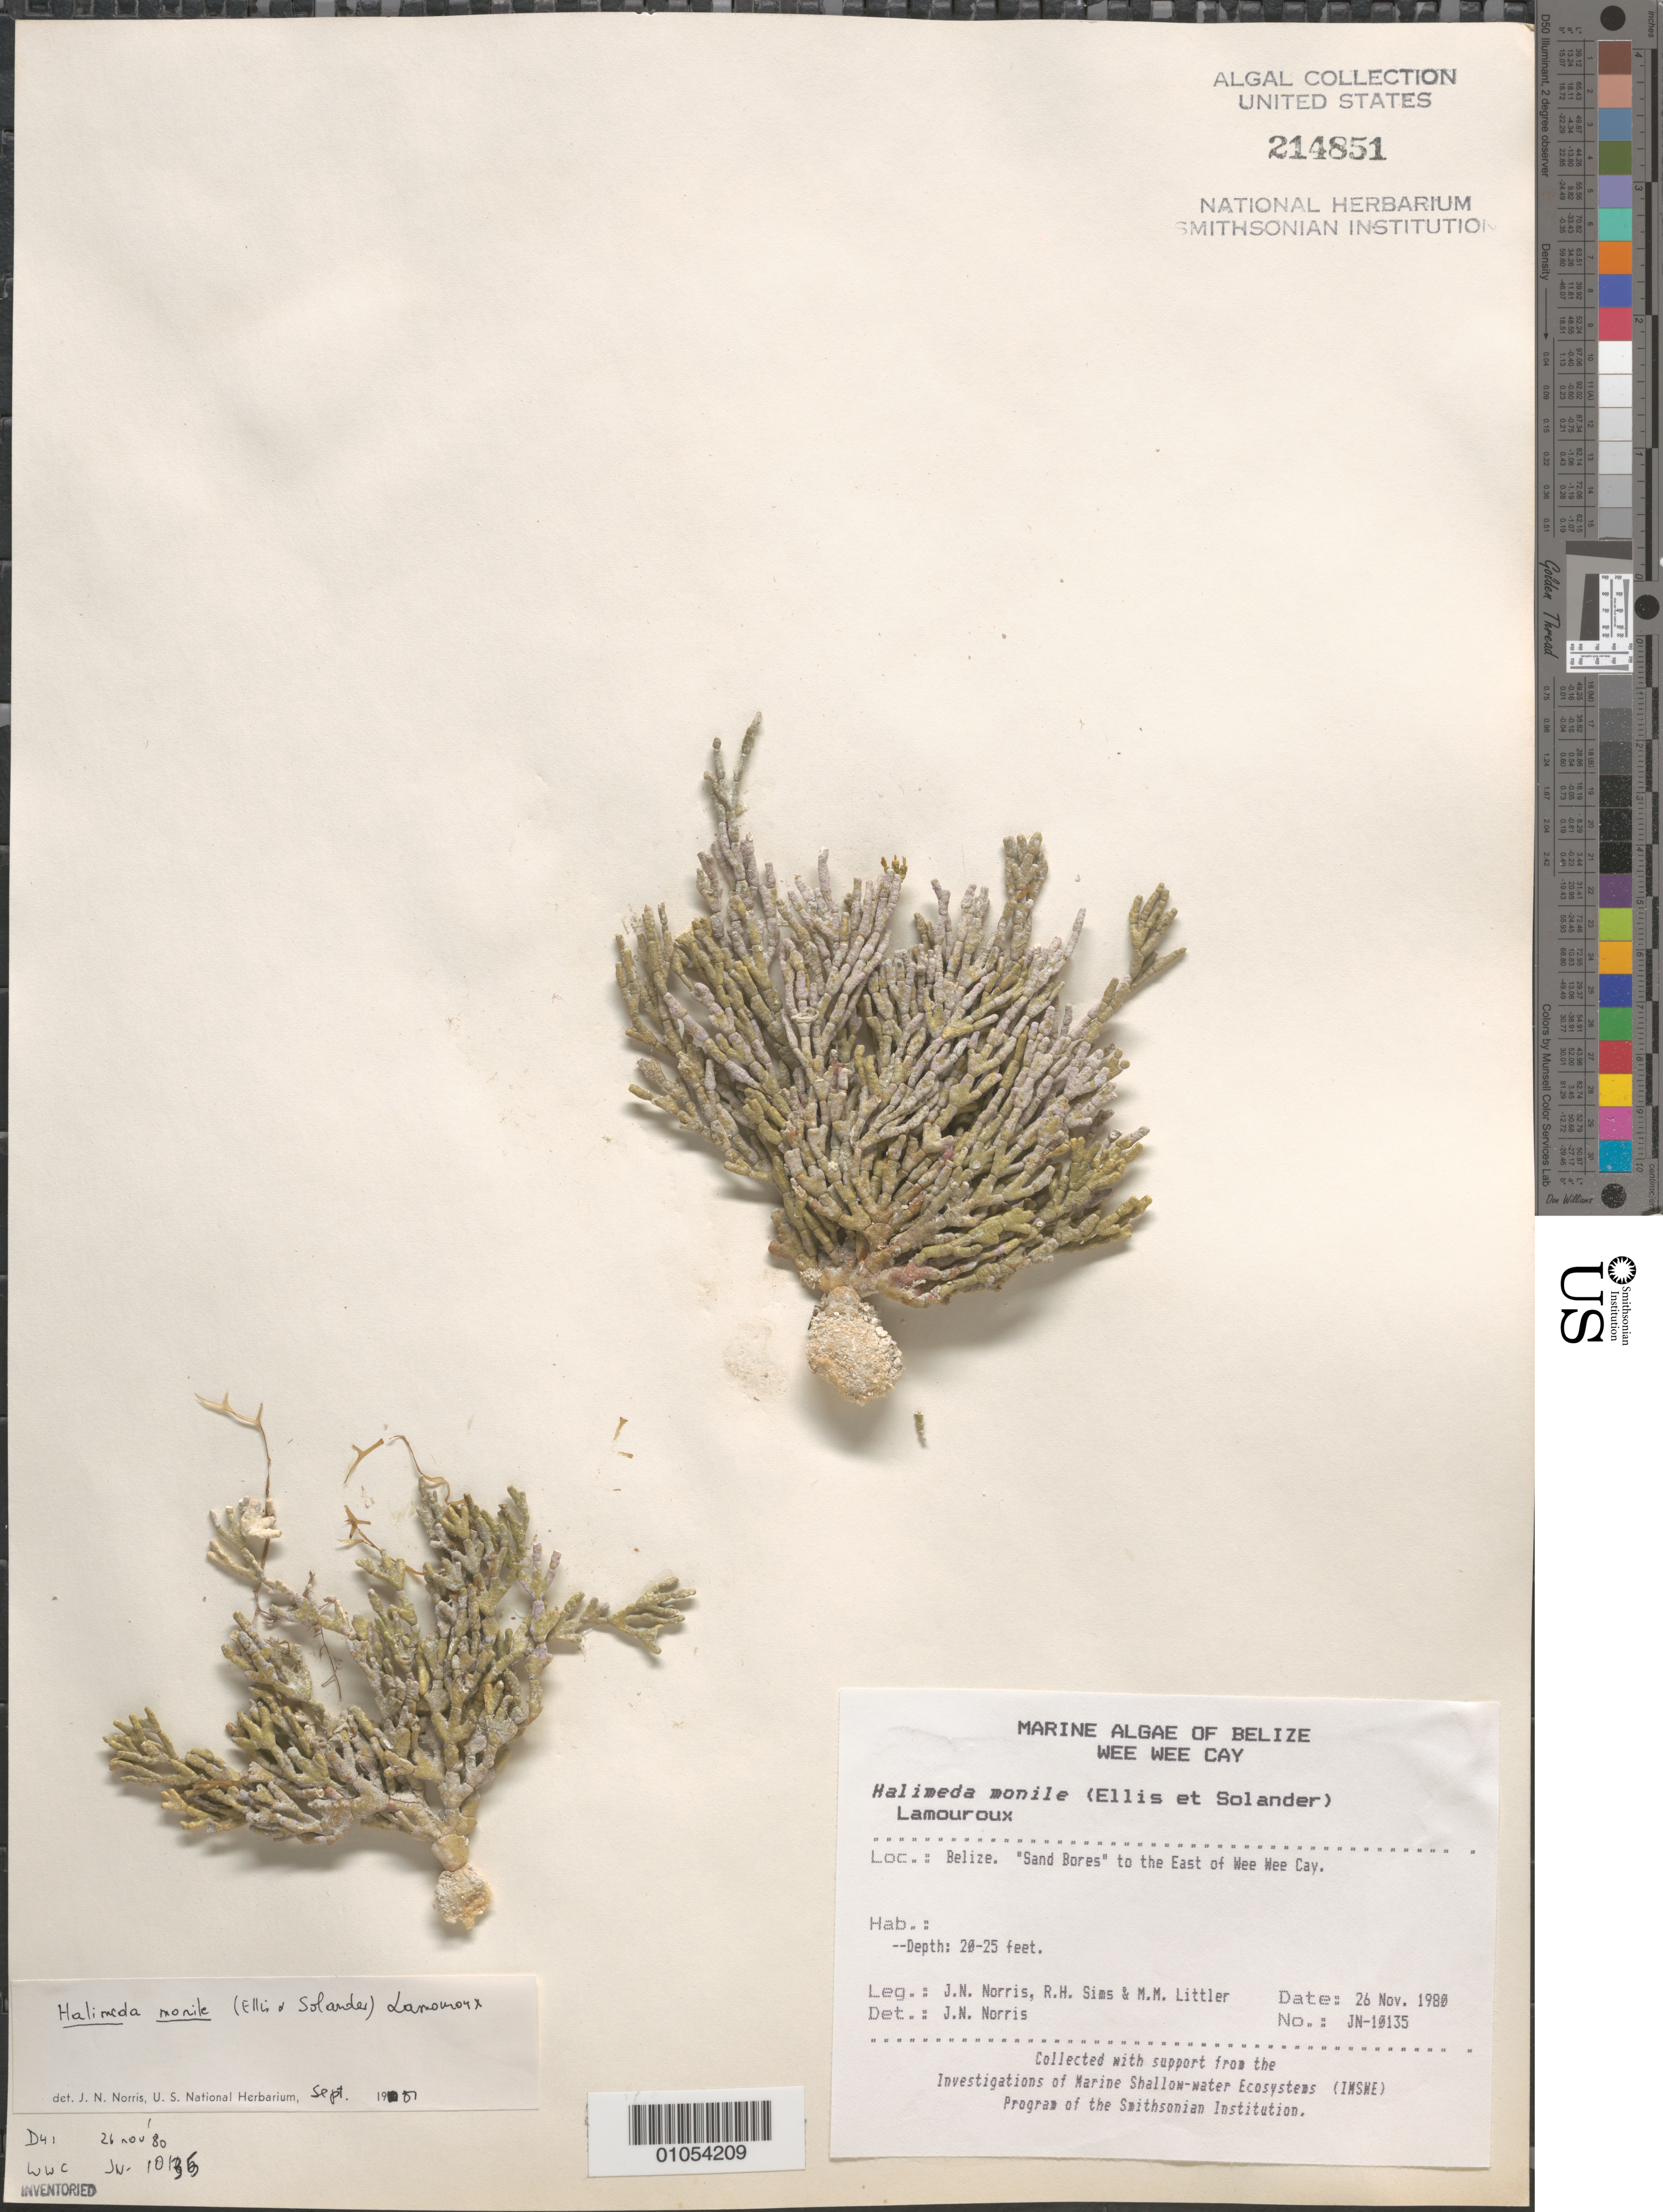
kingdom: Plantae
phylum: Chlorophyta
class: Ulvophyceae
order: Bryopsidales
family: Halimedaceae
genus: Halimeda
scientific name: Halimeda monile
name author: (J. Ellis & Sol.) J.V.Lamouroux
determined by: Norris, James N.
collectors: J. N. Norris, R. H. Sims & M. M. Littler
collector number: JN-10135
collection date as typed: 26 Nov 1980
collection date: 1980-11-26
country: Belize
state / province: Stann Creek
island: Wee Wee Cay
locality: East of Wee Wee Cay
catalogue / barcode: US 214851